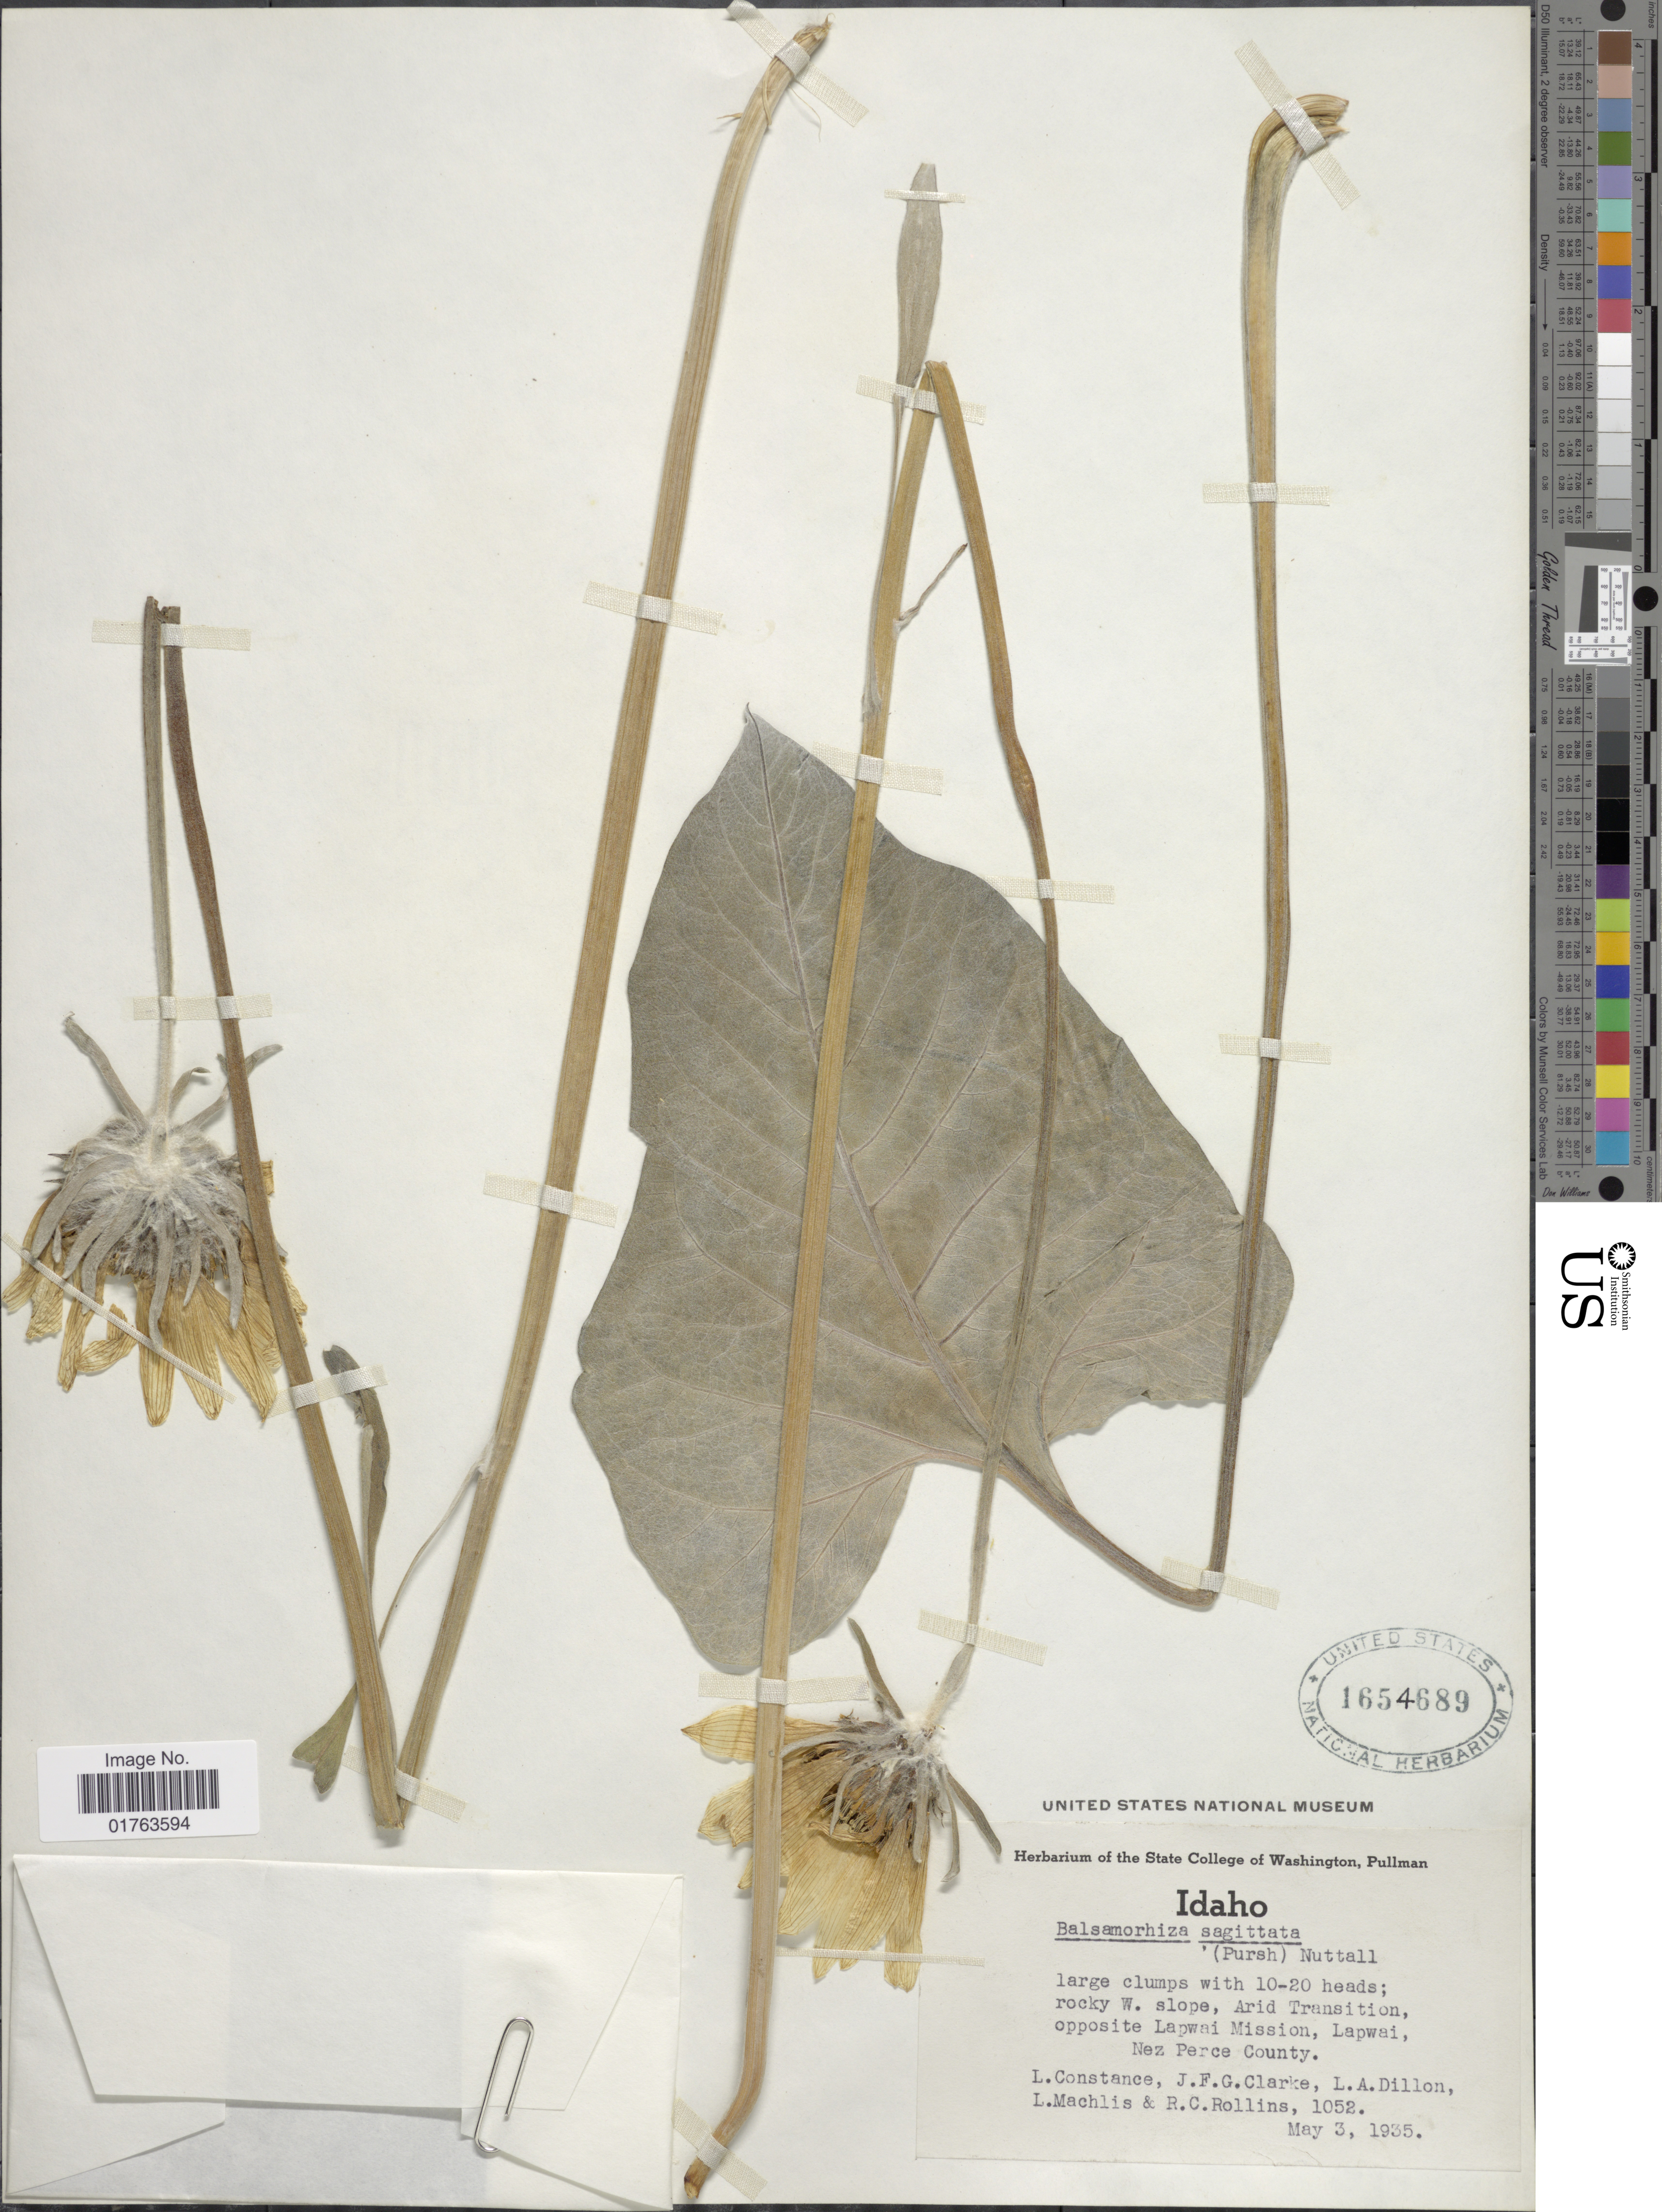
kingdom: Plantae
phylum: Tracheophyta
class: Magnoliopsida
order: Asterales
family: Asteraceae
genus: Balsamorhiza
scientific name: Balsamorhiza sagittata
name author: (Pursh) Nutt.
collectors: L. Constance, J. F. Clarke, L. Dillon, L. Maclis & R. C. Rollins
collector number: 1052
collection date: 1935-05-03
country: United States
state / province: Idaho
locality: Rocky W. slope, Aeid Transition, opposite Lapwai Mission, Lapwao Nez Perce County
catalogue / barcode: US 1654689